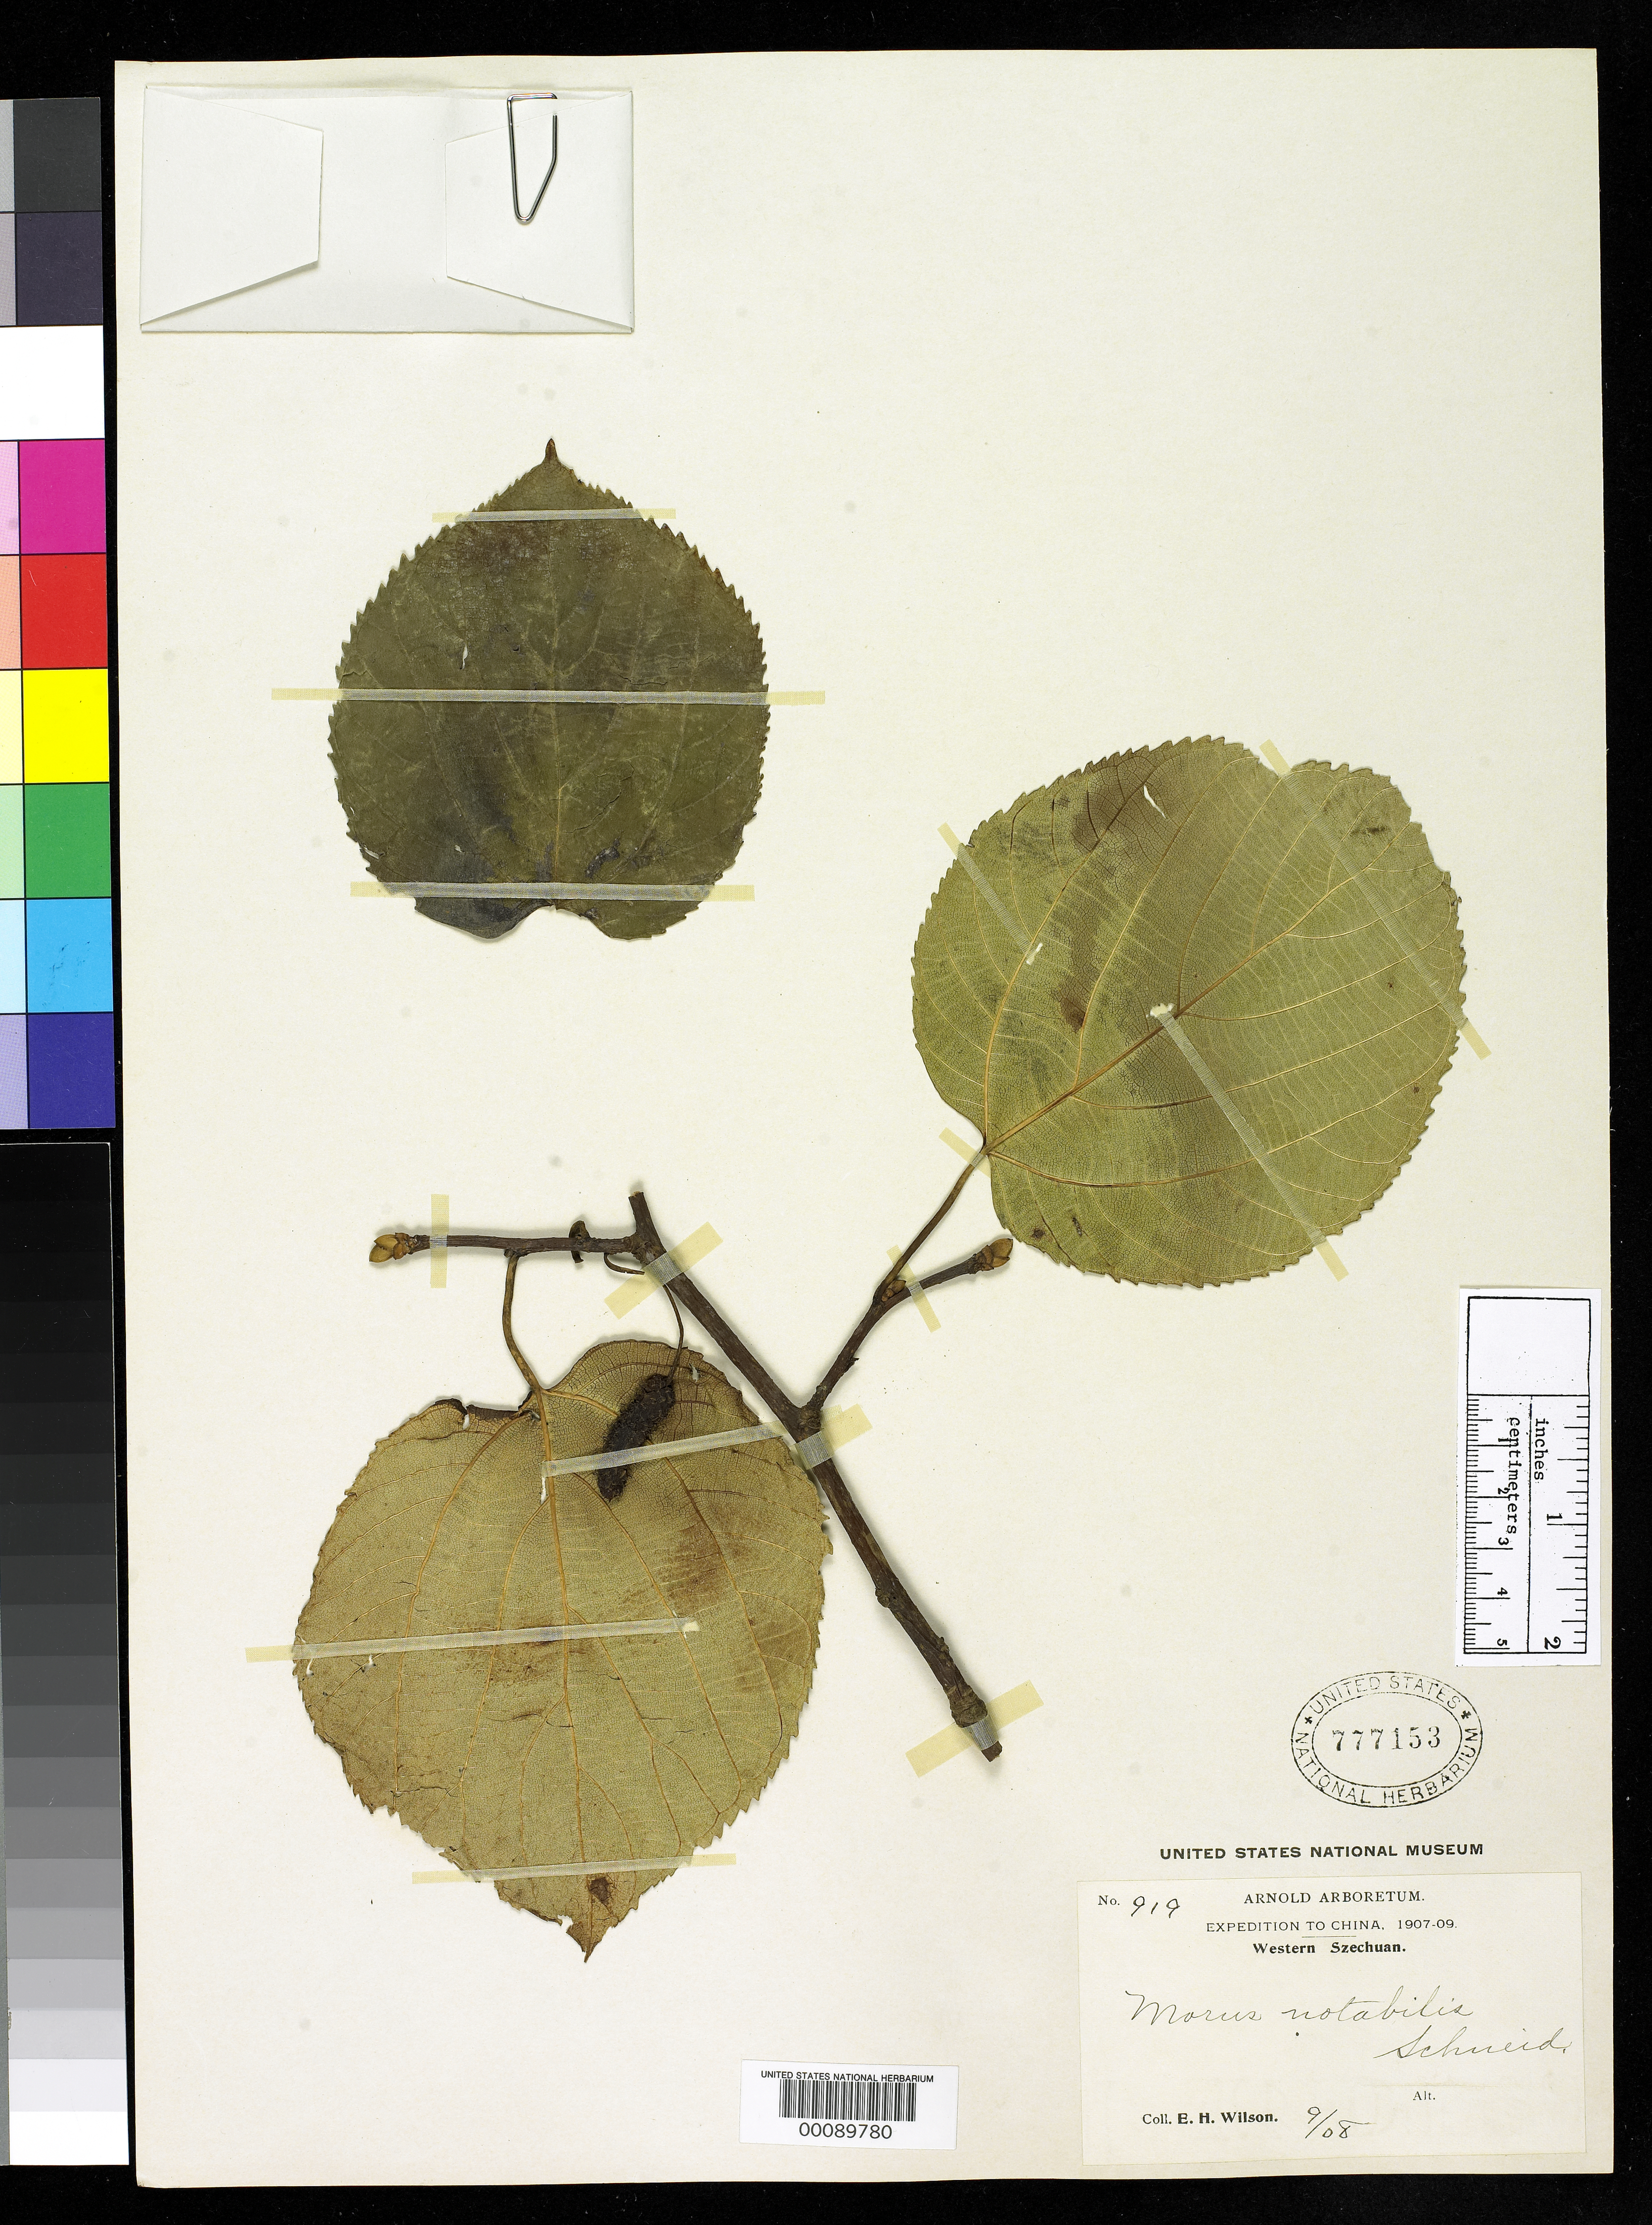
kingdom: Plantae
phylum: Tracheophyta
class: Magnoliopsida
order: Rosales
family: Moraceae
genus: Morus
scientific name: Morus notabilis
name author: C.K. Schneid. in Sarg.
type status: Isotype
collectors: E. H. Wilson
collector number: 919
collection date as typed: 14 Sep 1908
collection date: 1908-09-14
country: China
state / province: Sichuan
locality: Hungya Hsien, Wa-wu-shan Forests.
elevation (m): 1800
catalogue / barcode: US 777153